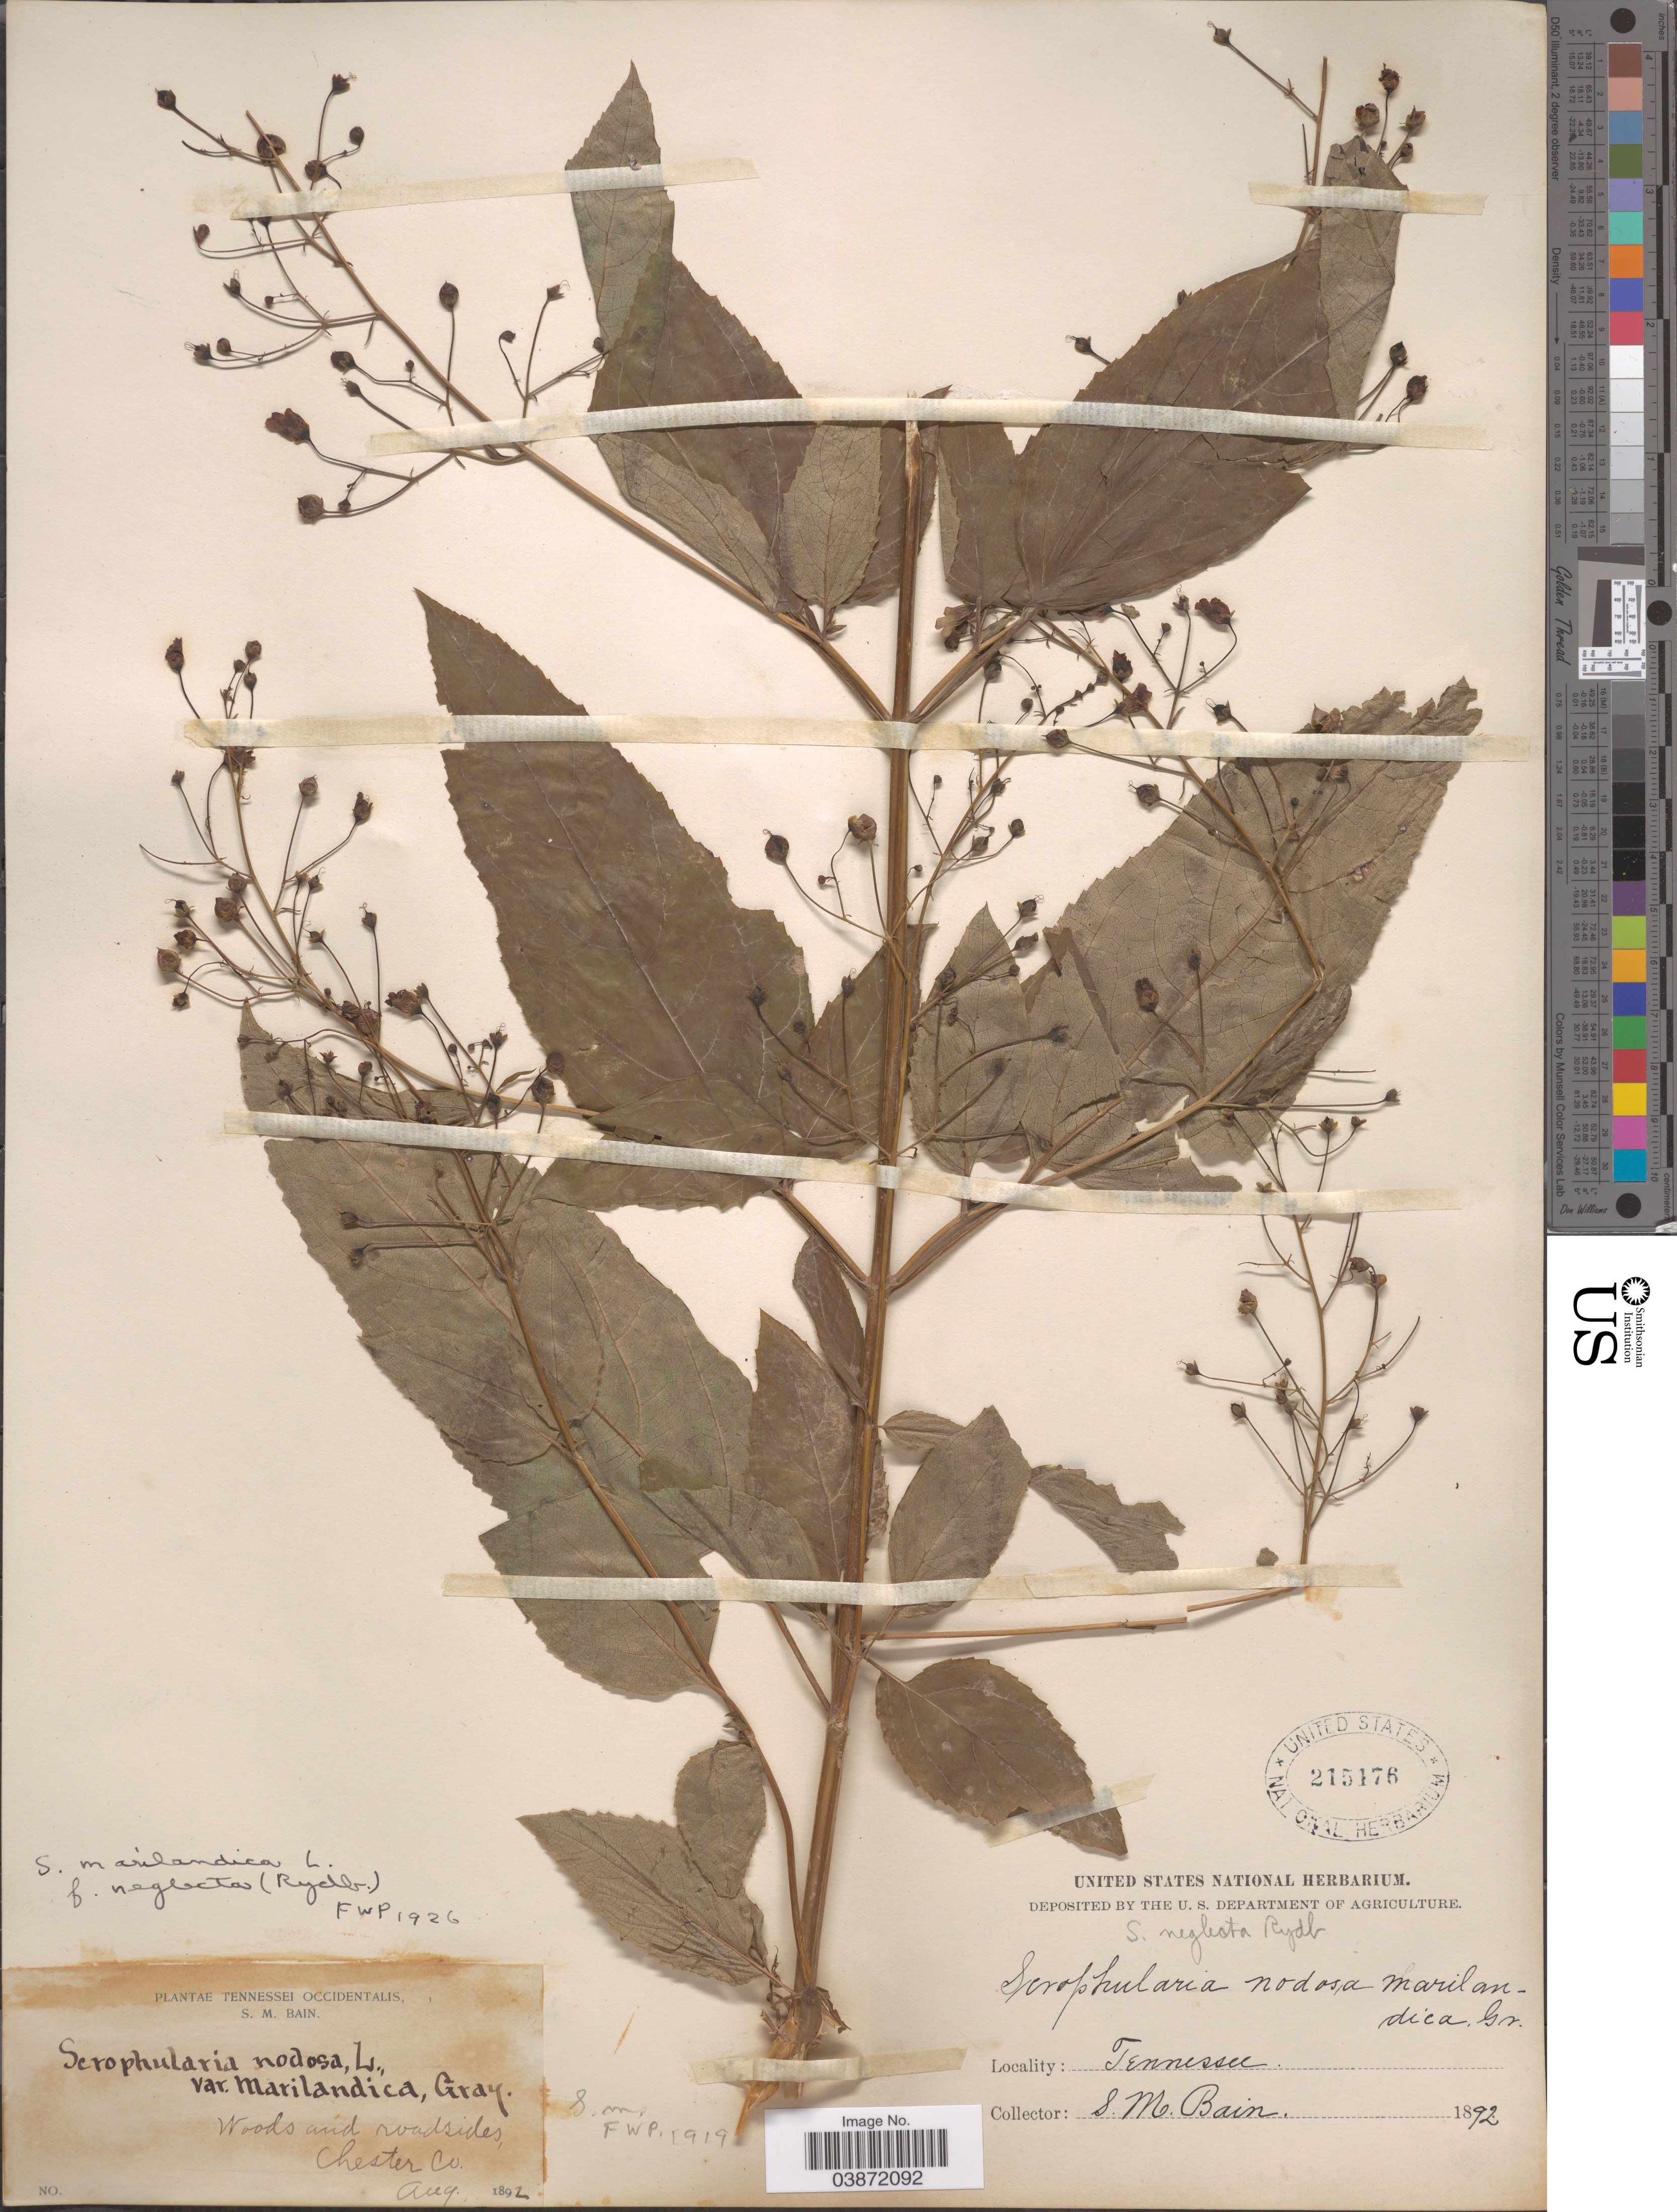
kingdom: Plantae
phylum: Tracheophyta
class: Magnoliopsida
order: Lamiales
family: Scrophulariaceae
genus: Scrophularia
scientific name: Scrophularia marilandica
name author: L.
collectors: S. M. Bain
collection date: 1892-08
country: United States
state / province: Tennessee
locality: Tennessei Occidentalis. Woods and roadsides, Chester Co.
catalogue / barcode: US 215176